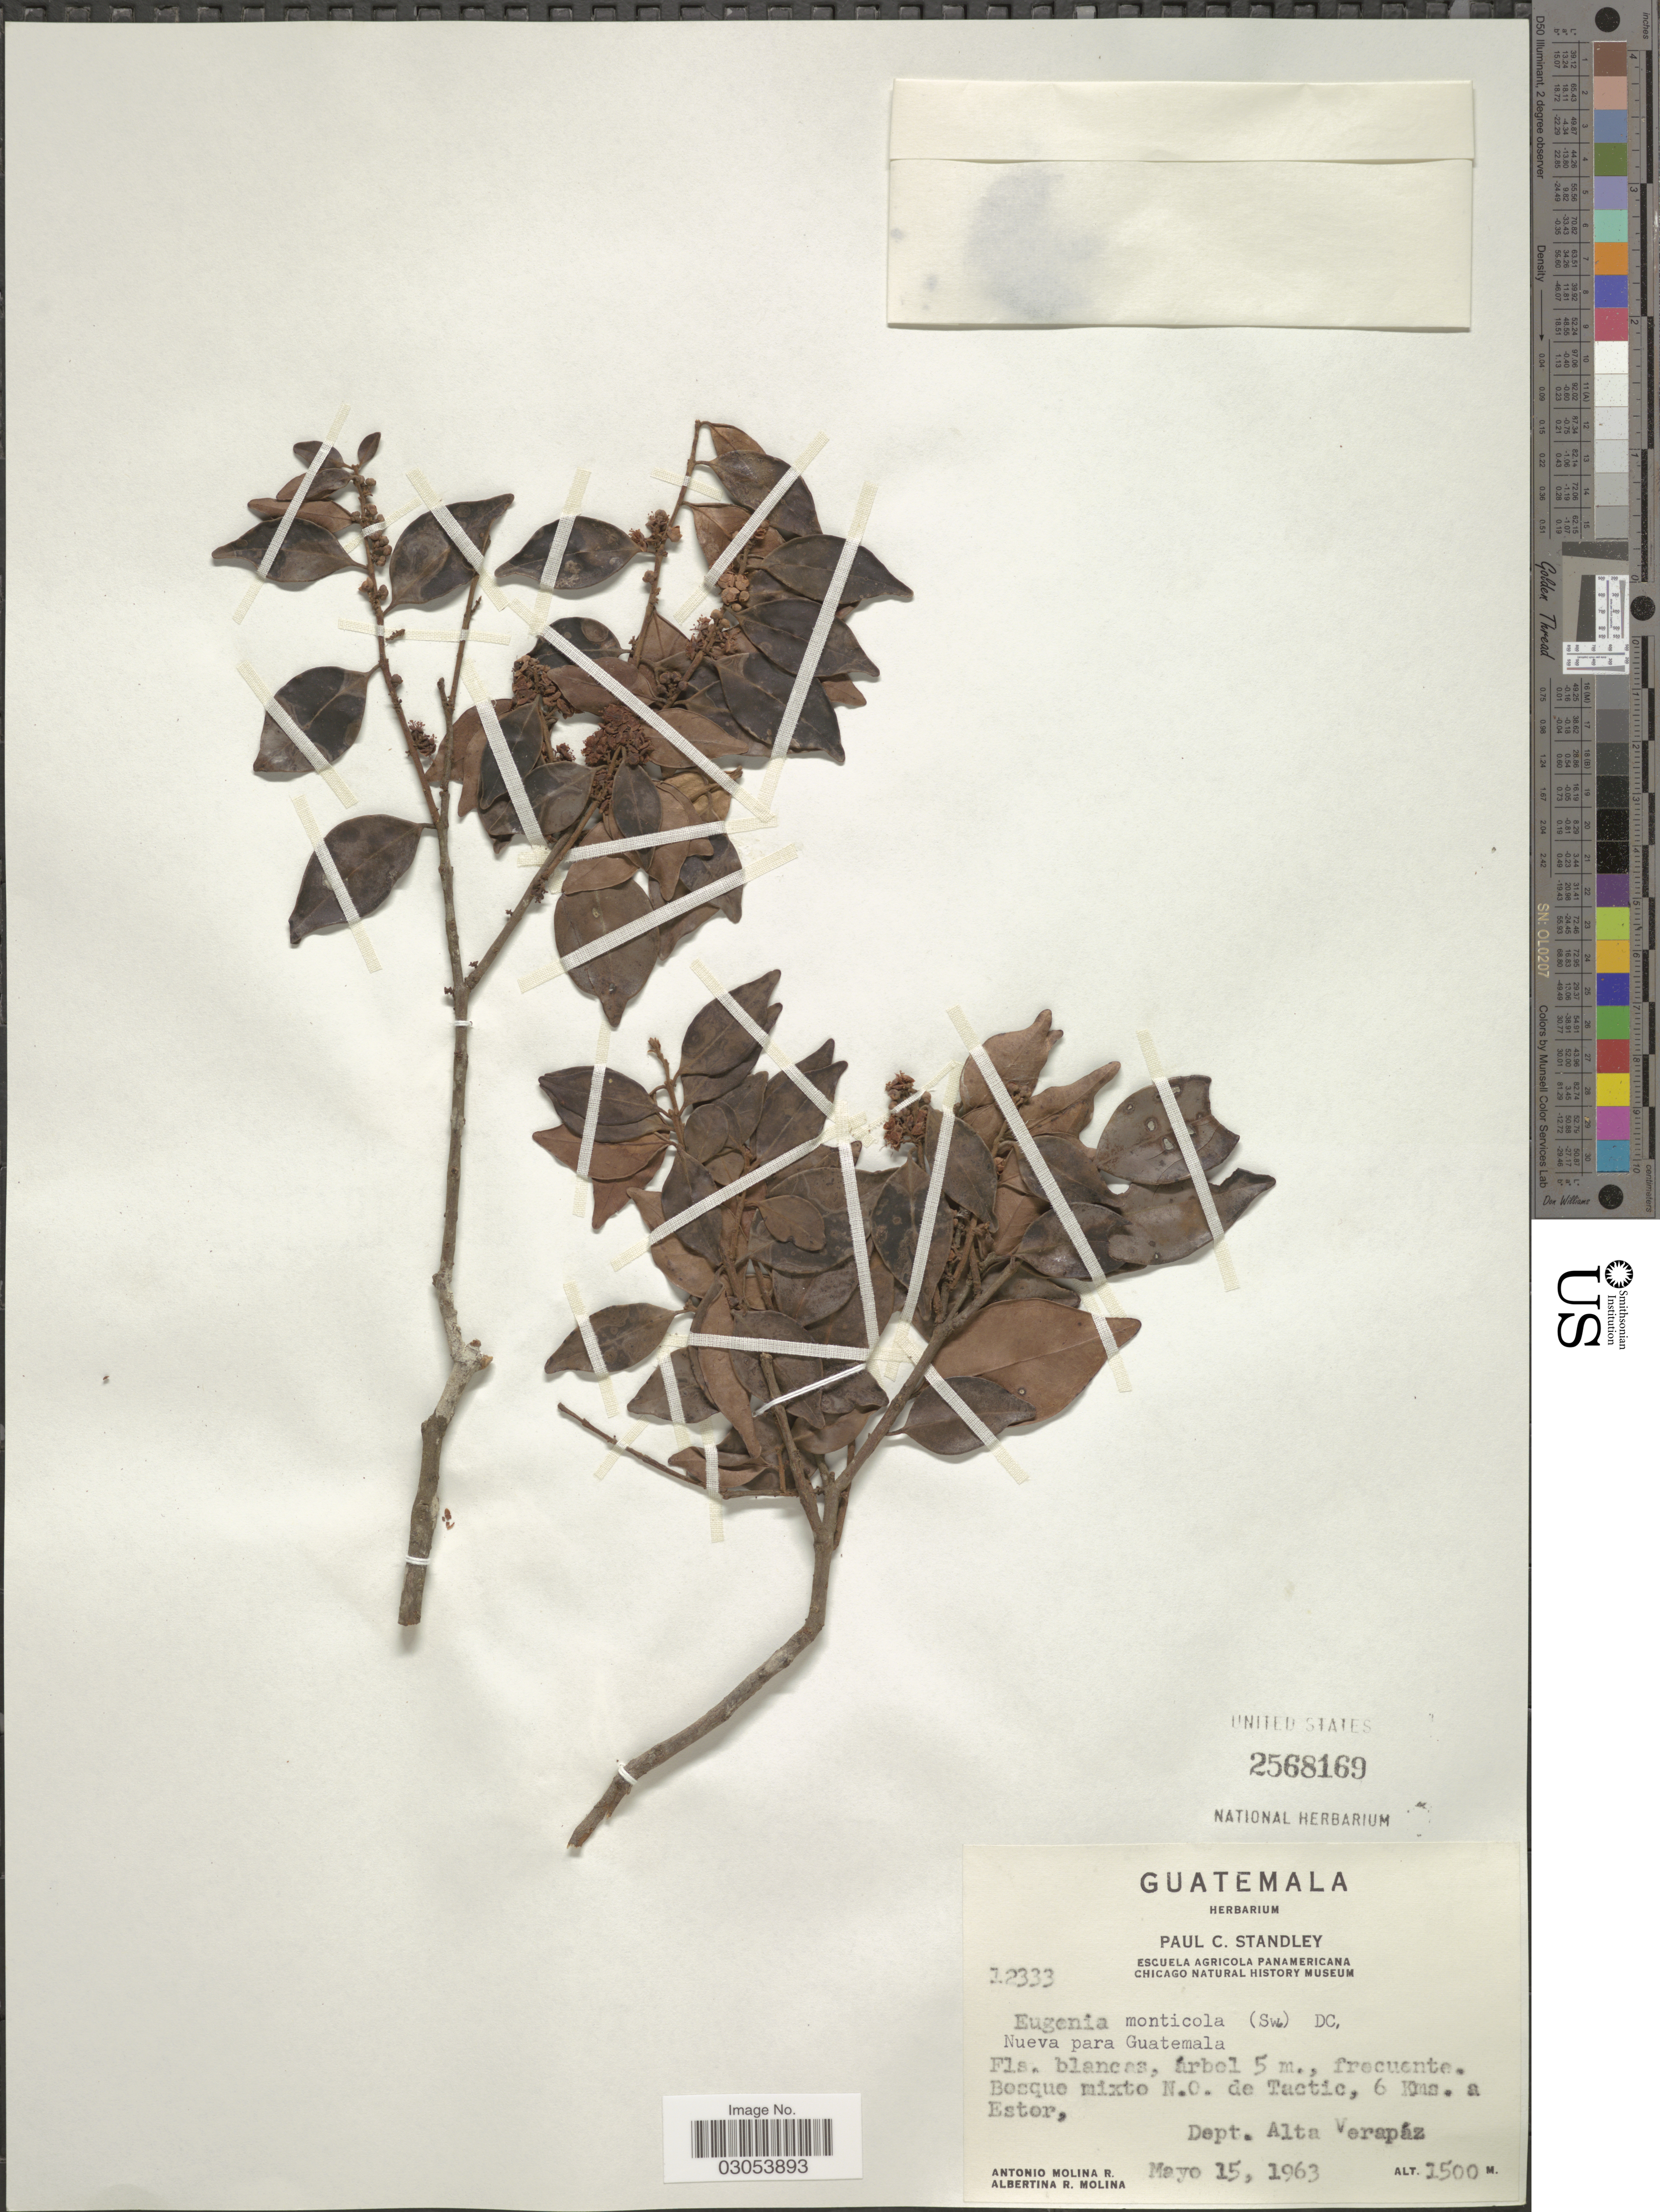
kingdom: Plantae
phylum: Tracheophyta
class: Magnoliopsida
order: Myrtales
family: Myrtaceae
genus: Eugenia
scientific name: Eugenia monticola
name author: (Sw.) DC.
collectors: A. Molina R. & A. R. Molina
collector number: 12333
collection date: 1963-05-15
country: Guatemala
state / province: Alta Verapaz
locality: Bosque mixto N.O. de Tactic, 6 Kms. a Estor, Dept. Alta Verapáz.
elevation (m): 1500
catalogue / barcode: US 2568169